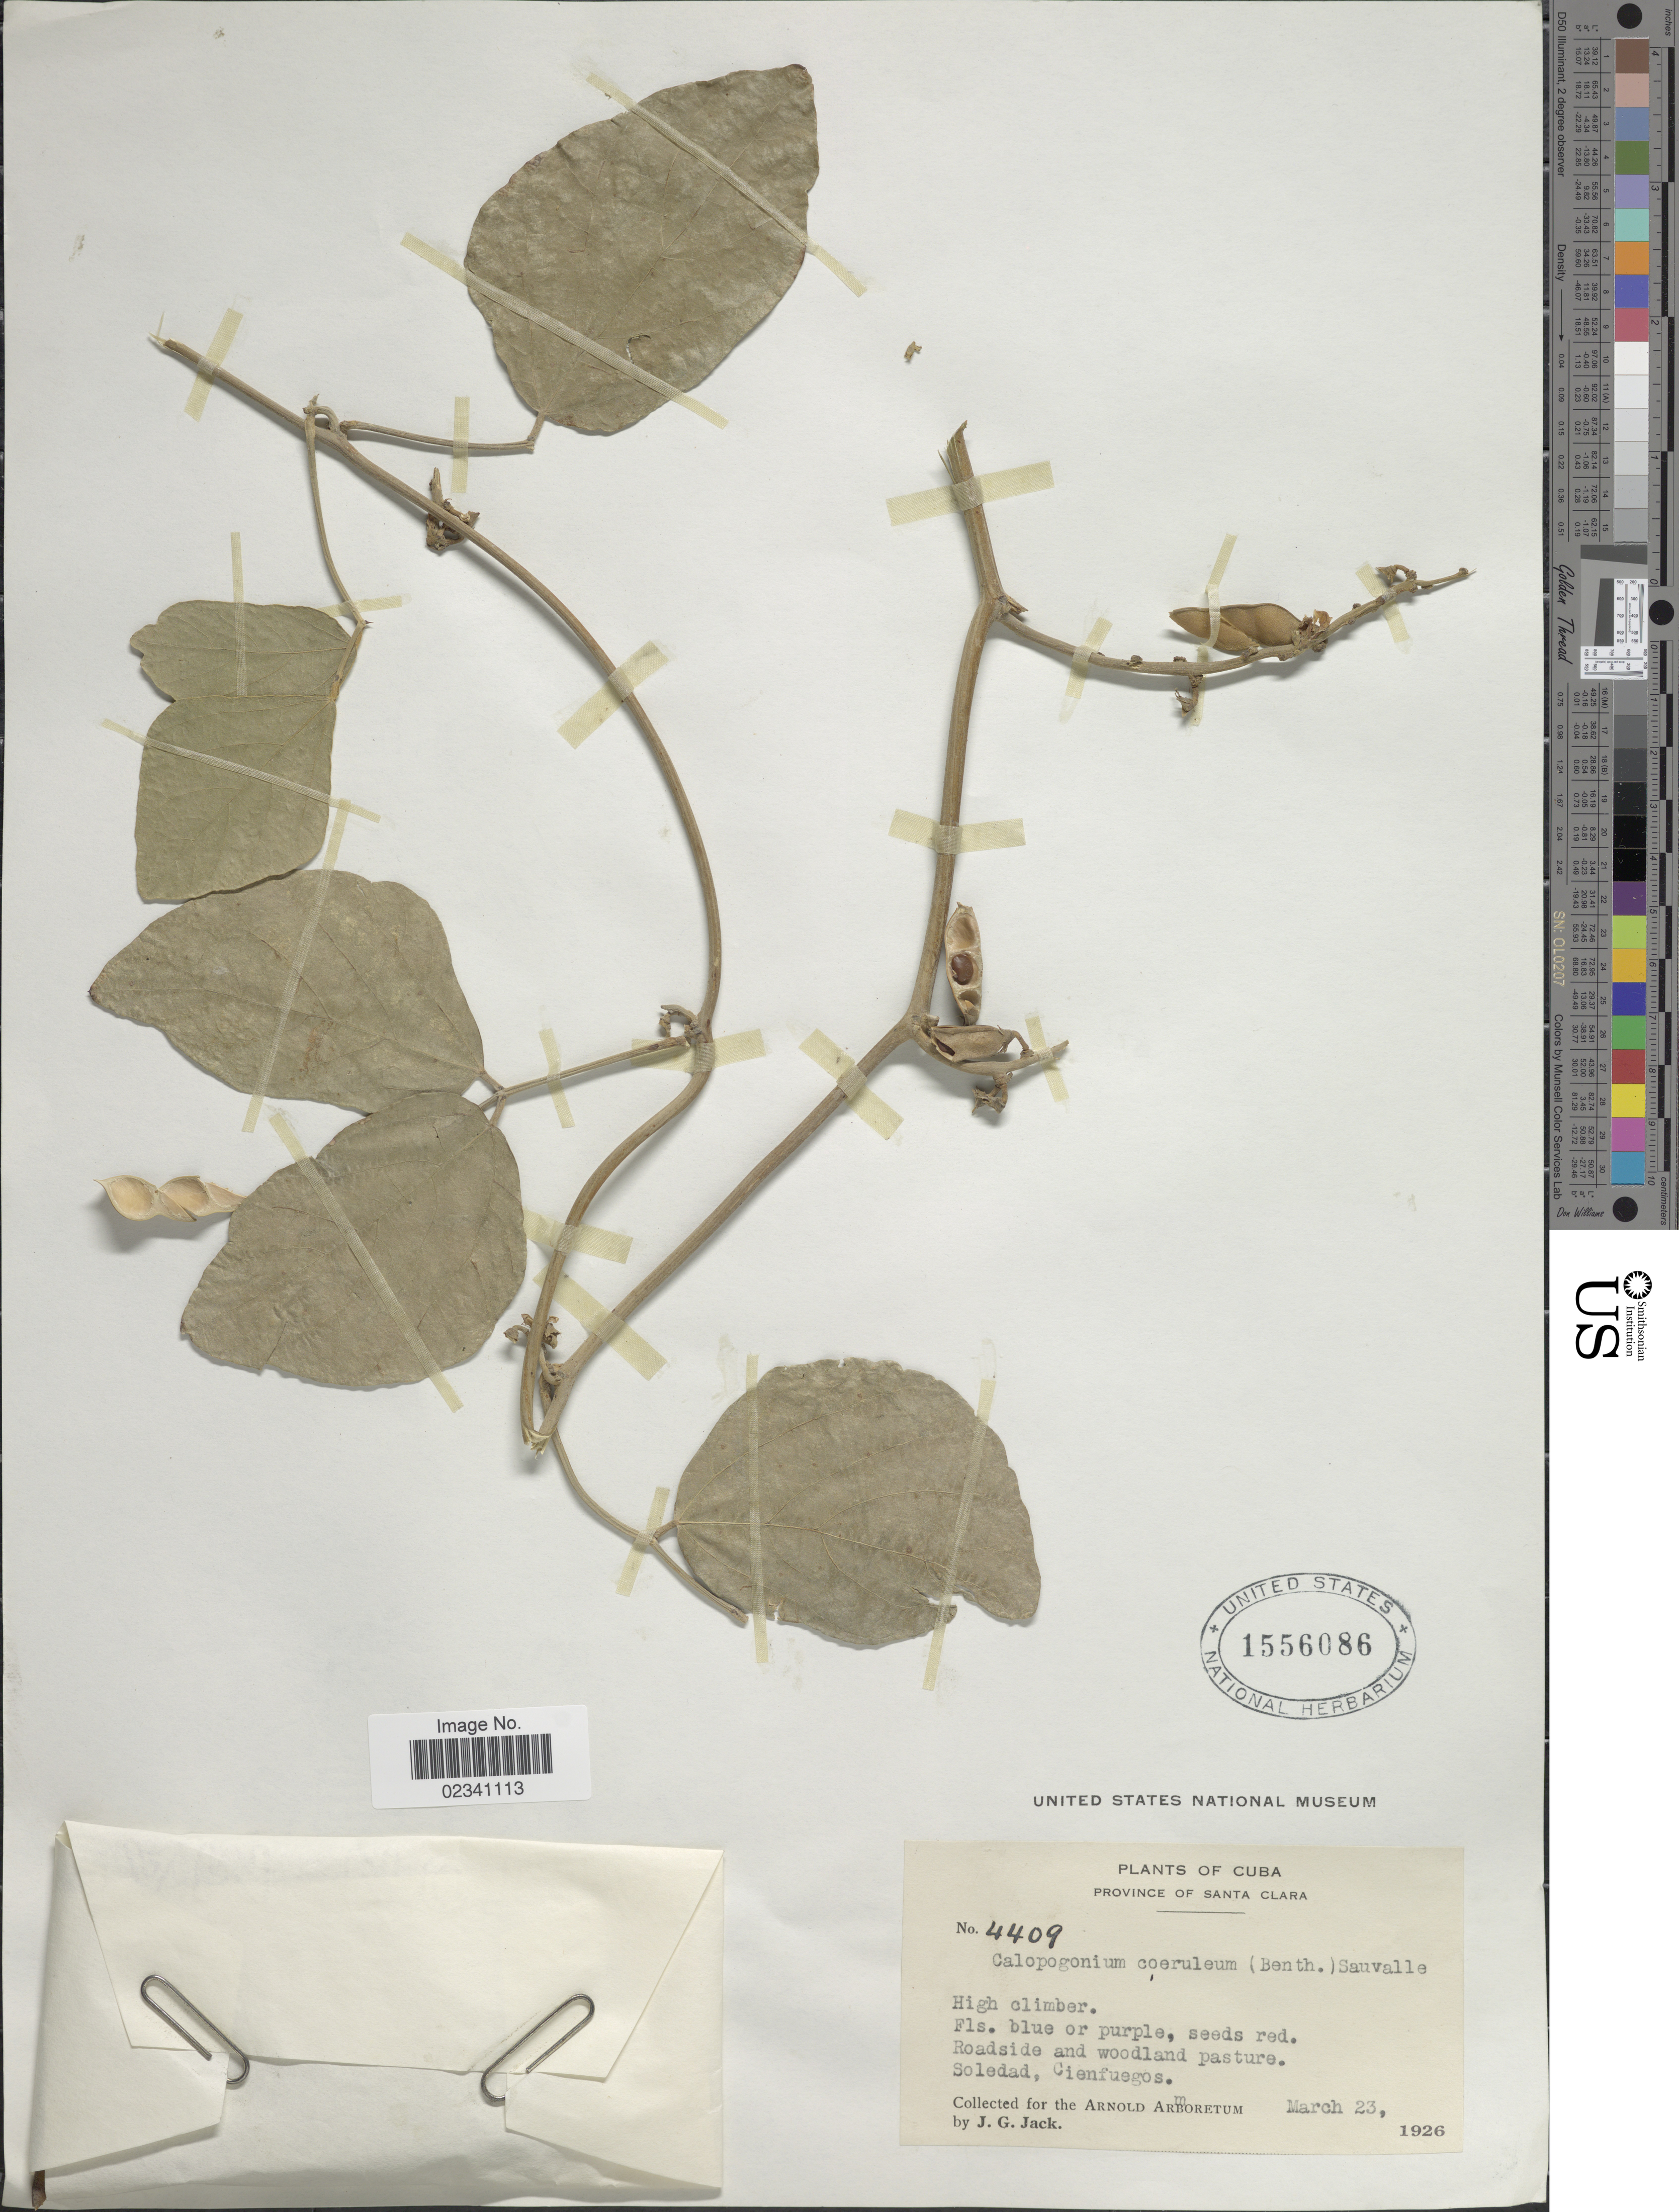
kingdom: Plantae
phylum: Tracheophyta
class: Magnoliopsida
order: Fabales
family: Fabaceae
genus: Calopogonium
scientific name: Calopogonium caeruleum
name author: (Benth.) C. Wright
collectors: J. G. Jack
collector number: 4409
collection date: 1926-03-23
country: Cuba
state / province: Las Villas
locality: Province of Santa Clara, Soledad, Cienfuegos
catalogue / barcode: US 1556086